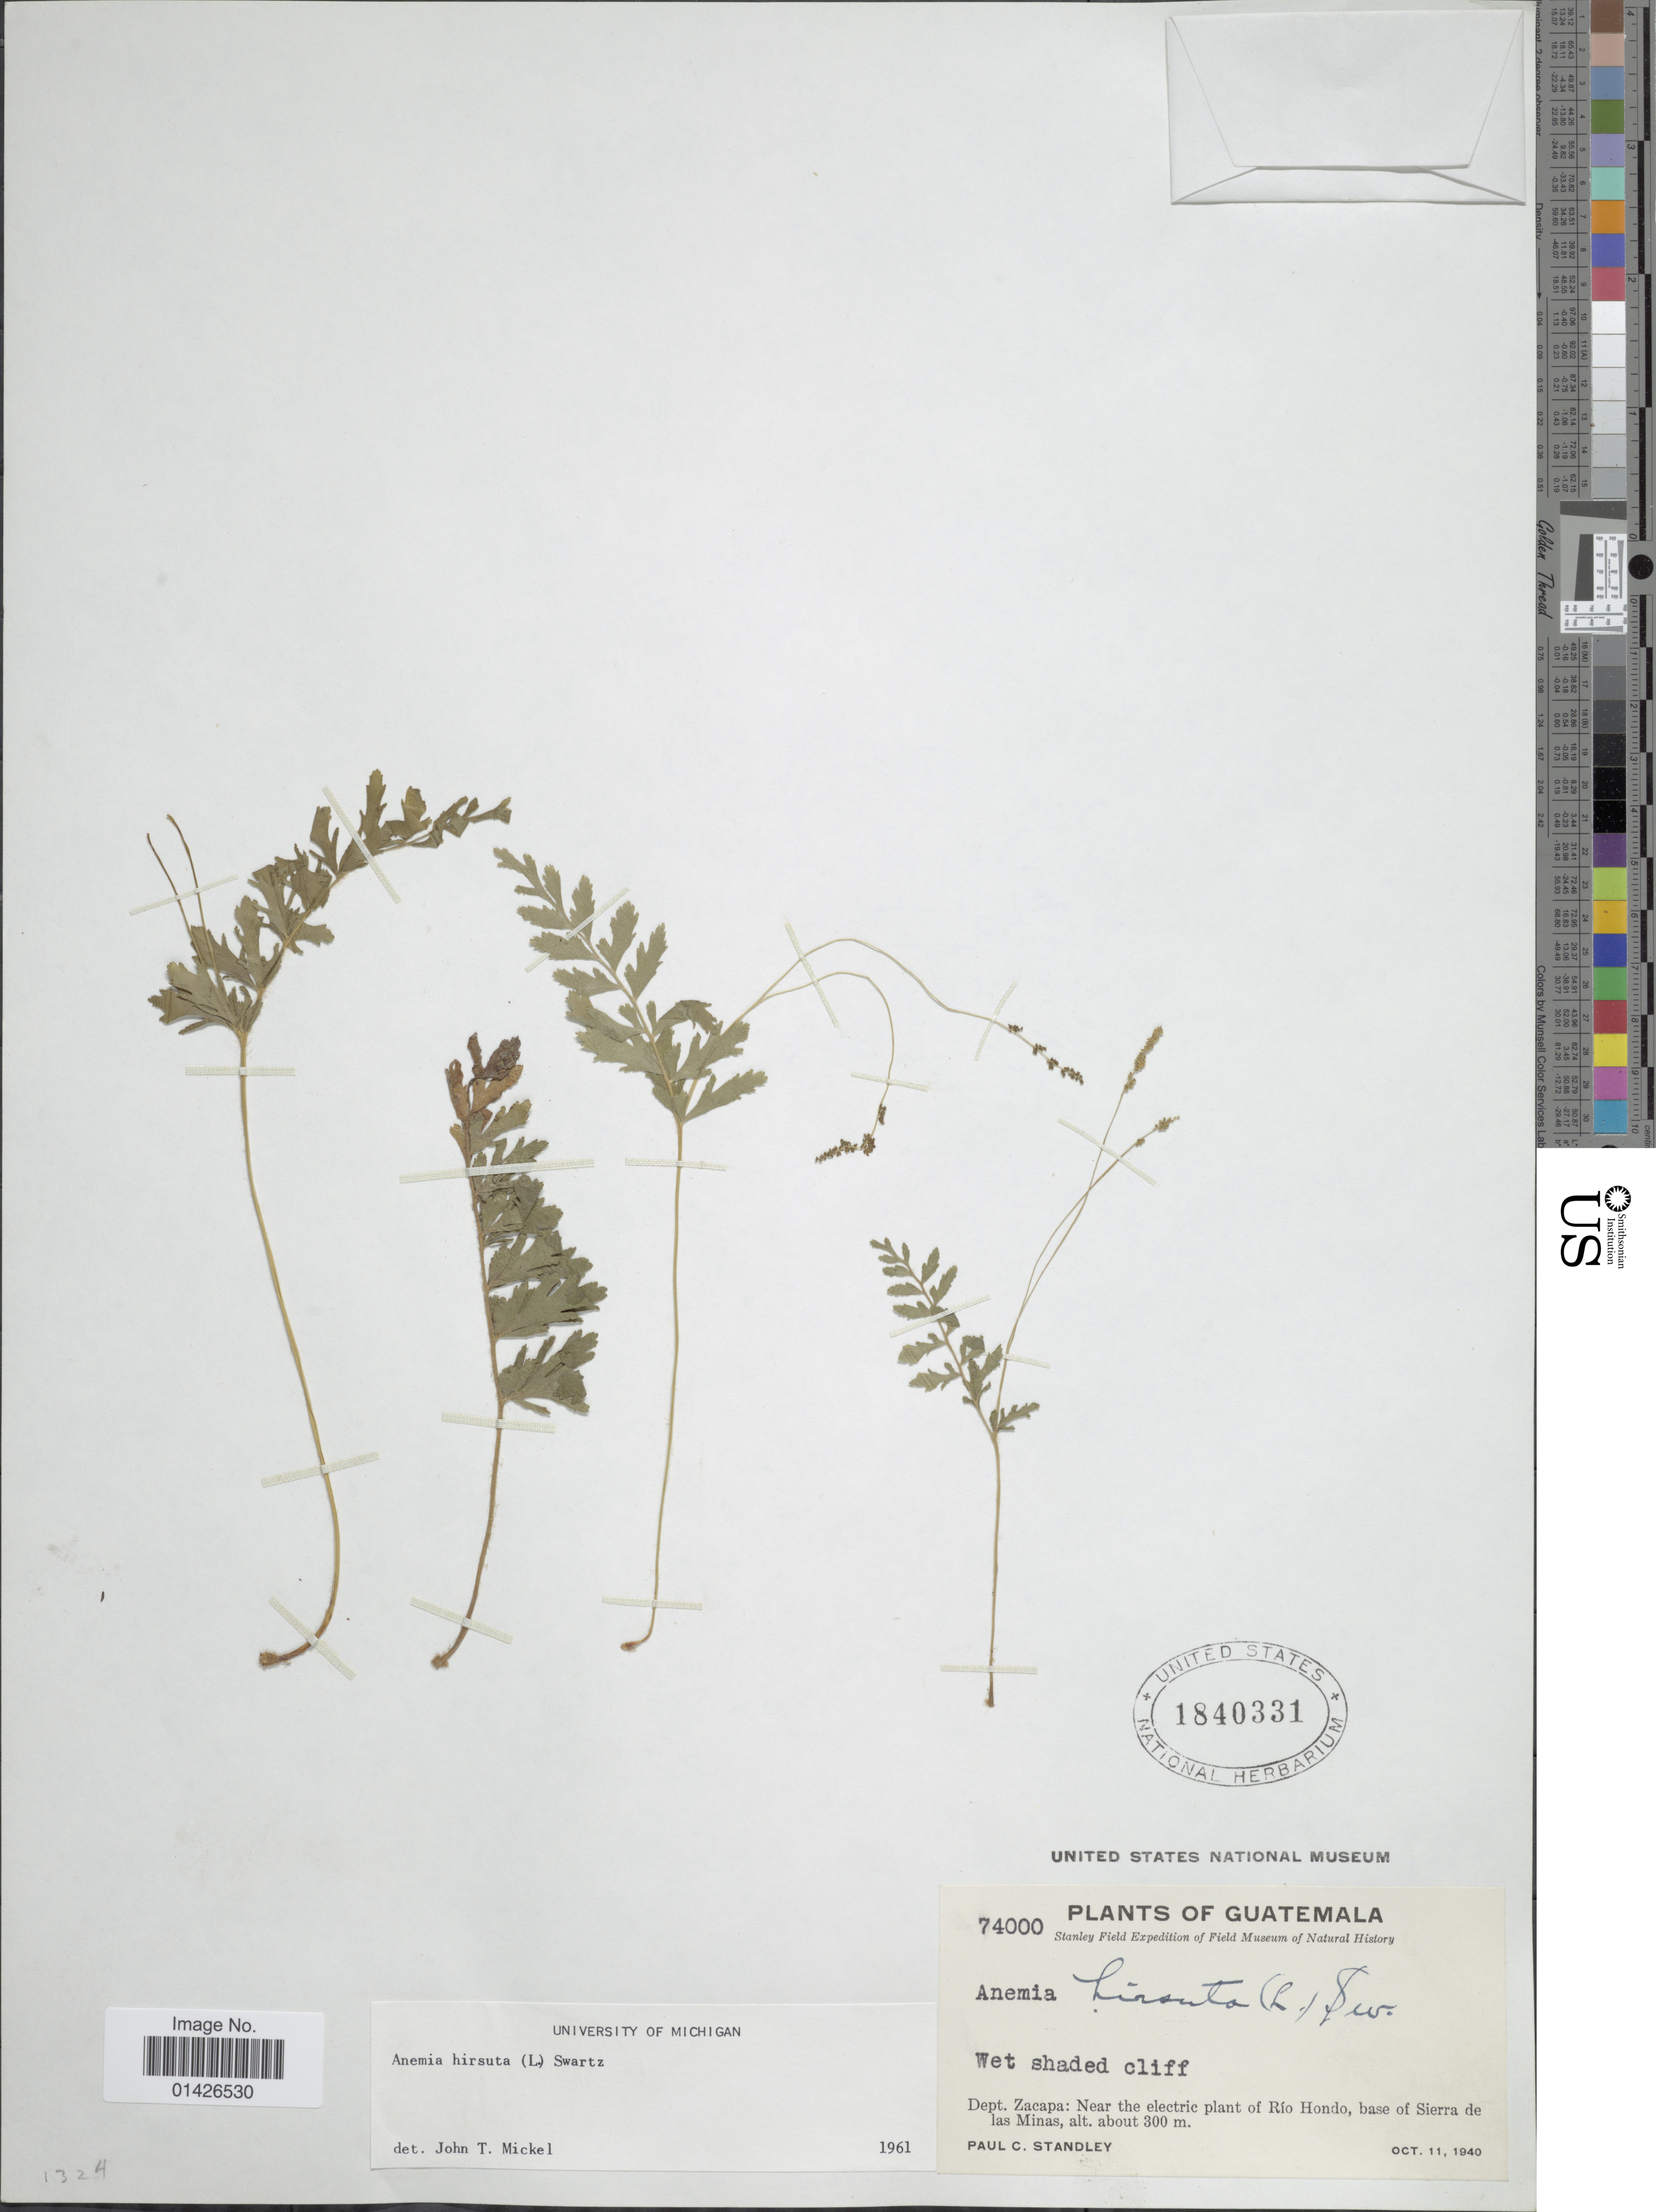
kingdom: Plantae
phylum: Tracheophyta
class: Polypodiopsida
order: Schizaeales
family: Anemiaceae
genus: Anemia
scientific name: Anemia hirsuta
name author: (L.) Sw.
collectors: P. C. Standley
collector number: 74000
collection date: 1940-10-11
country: Guatemala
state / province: Zacapa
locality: Dept Zacapa: Near the electric plant of Río Hondo, base of Sierra de las Minas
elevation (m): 300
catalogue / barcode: US 1840331